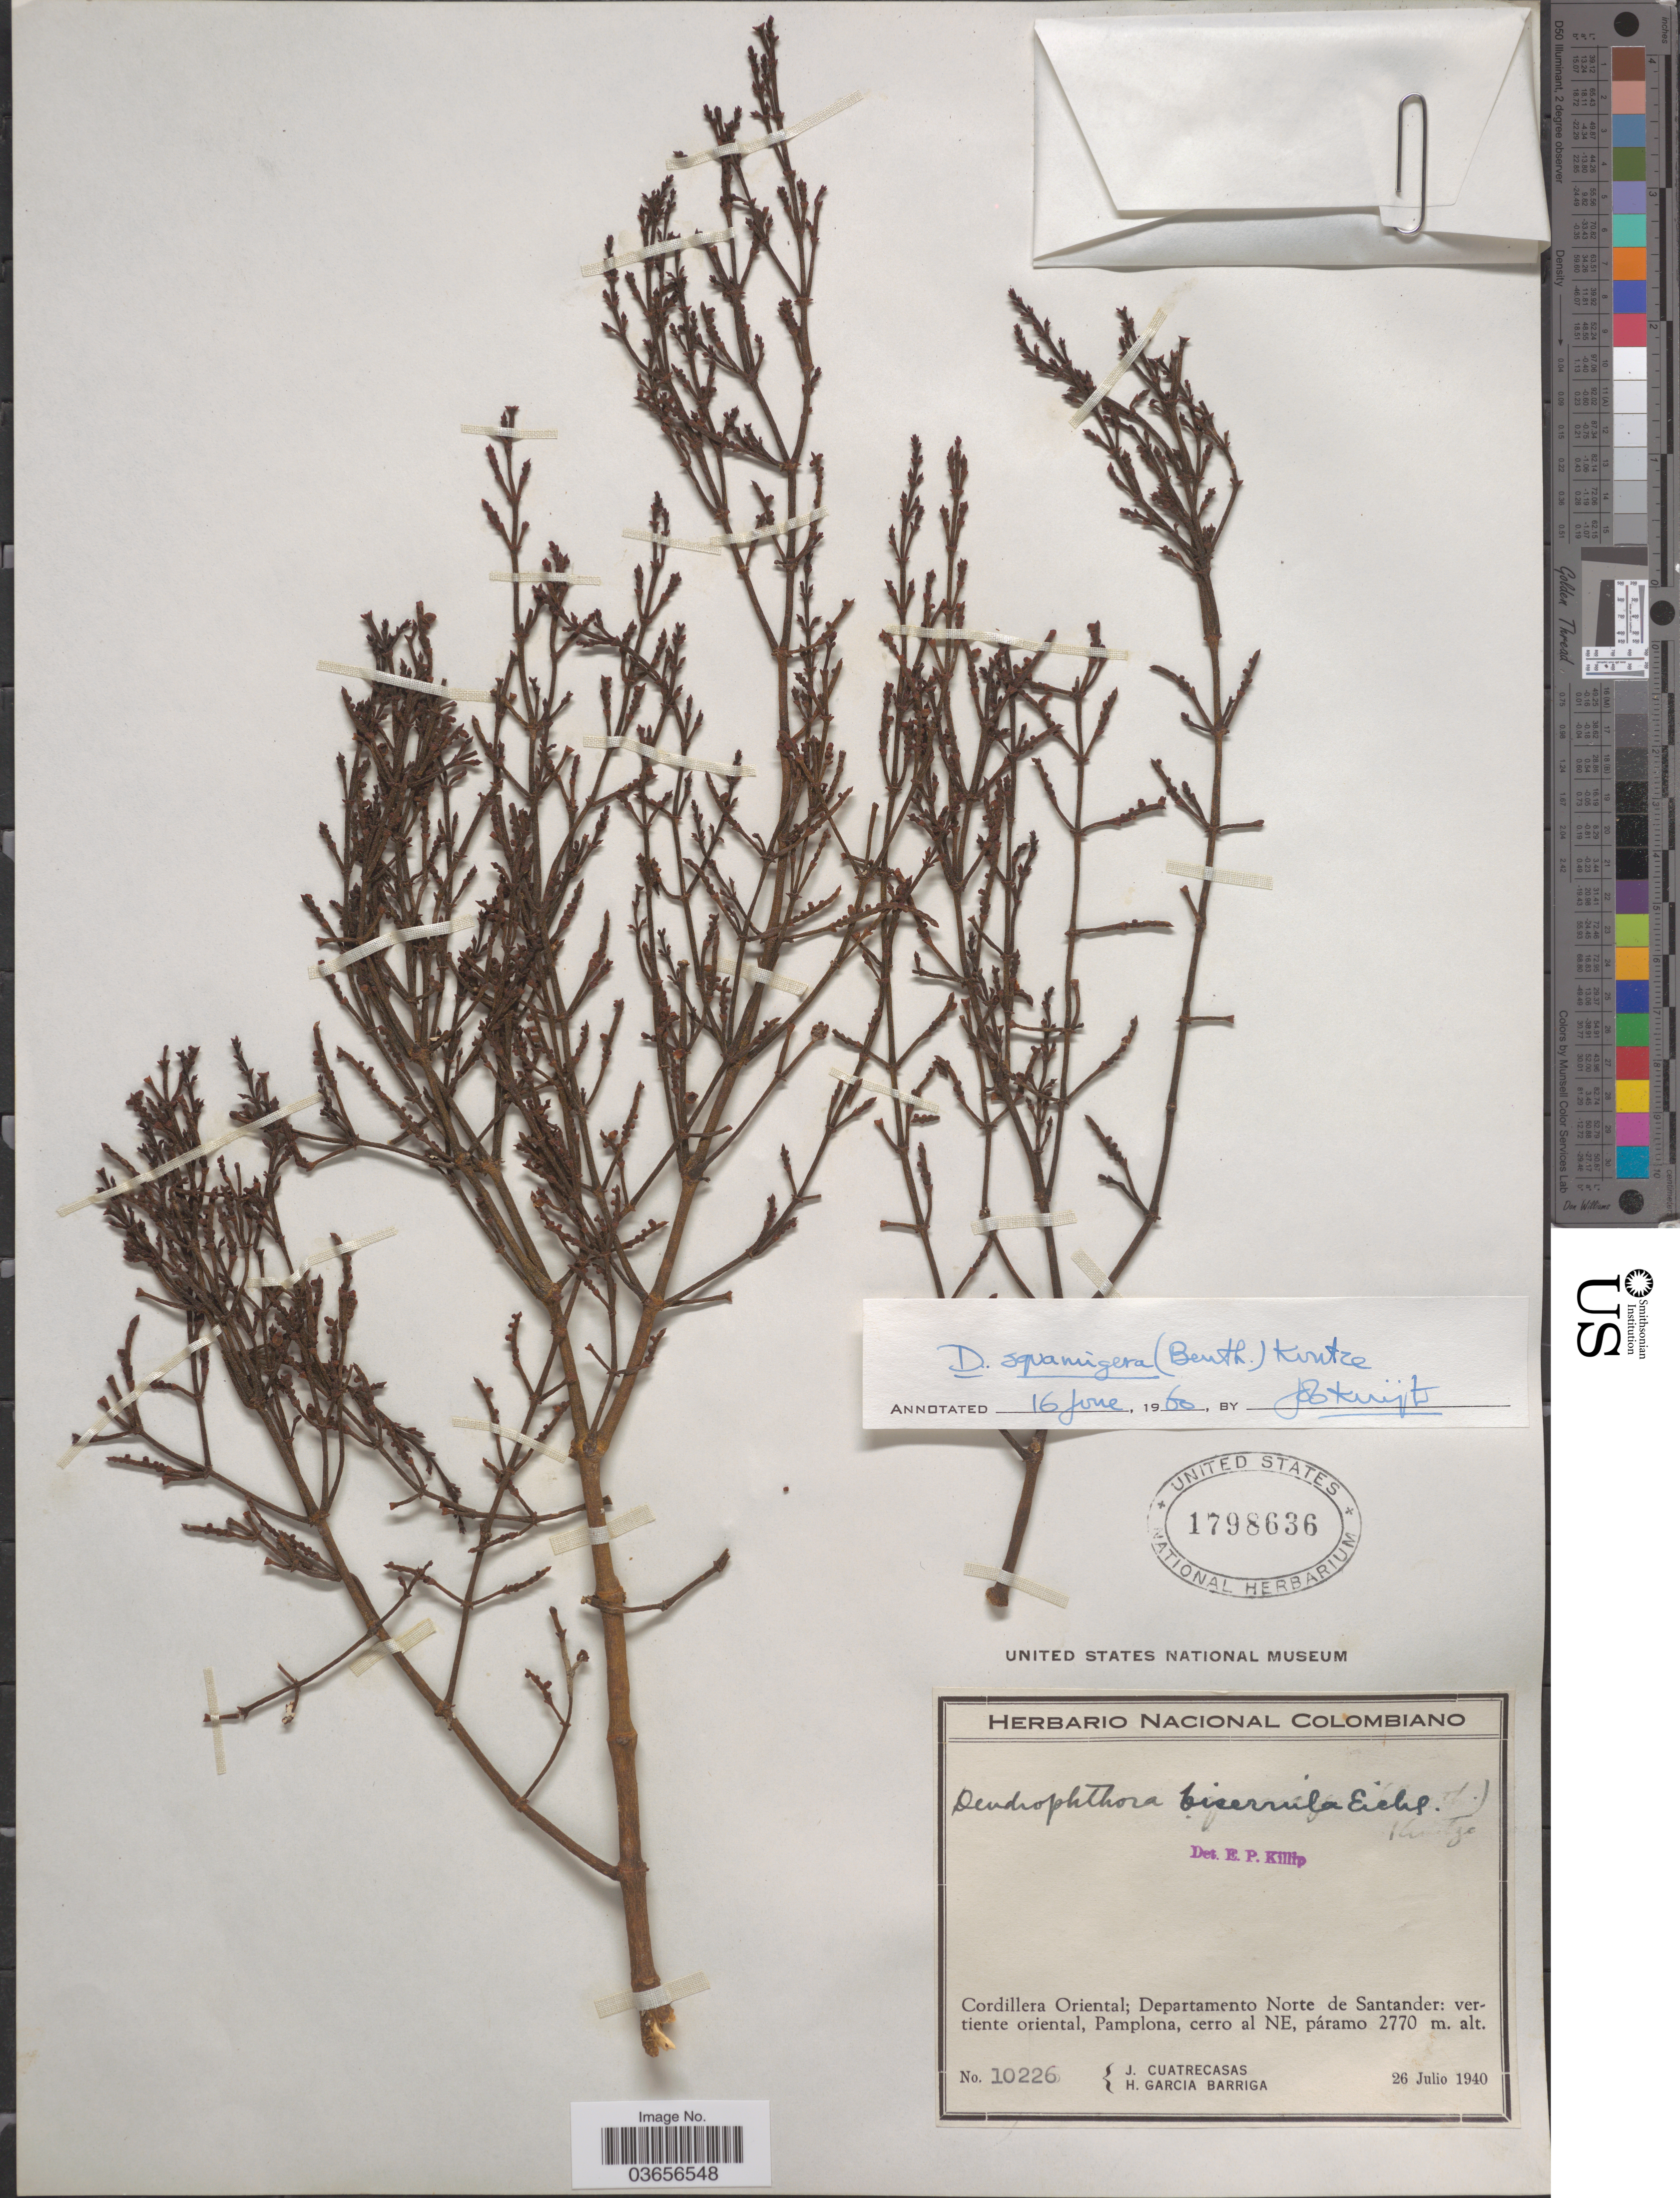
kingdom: Plantae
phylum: Tracheophyta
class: Magnoliopsida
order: Santalales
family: Viscaceae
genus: Dendrophthora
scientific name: Dendrophthora squamigera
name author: (Benth.) Kuntze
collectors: J. Cuatrecasas & H. García Barriga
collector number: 10226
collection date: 1940-07-26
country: Colombia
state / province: Norte de Santander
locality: Cordillera Oriental; Departamento Norte de Santander: vertiente oriental, Pamplona, cerro al NE, páramo.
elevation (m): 2770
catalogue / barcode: US 1798636